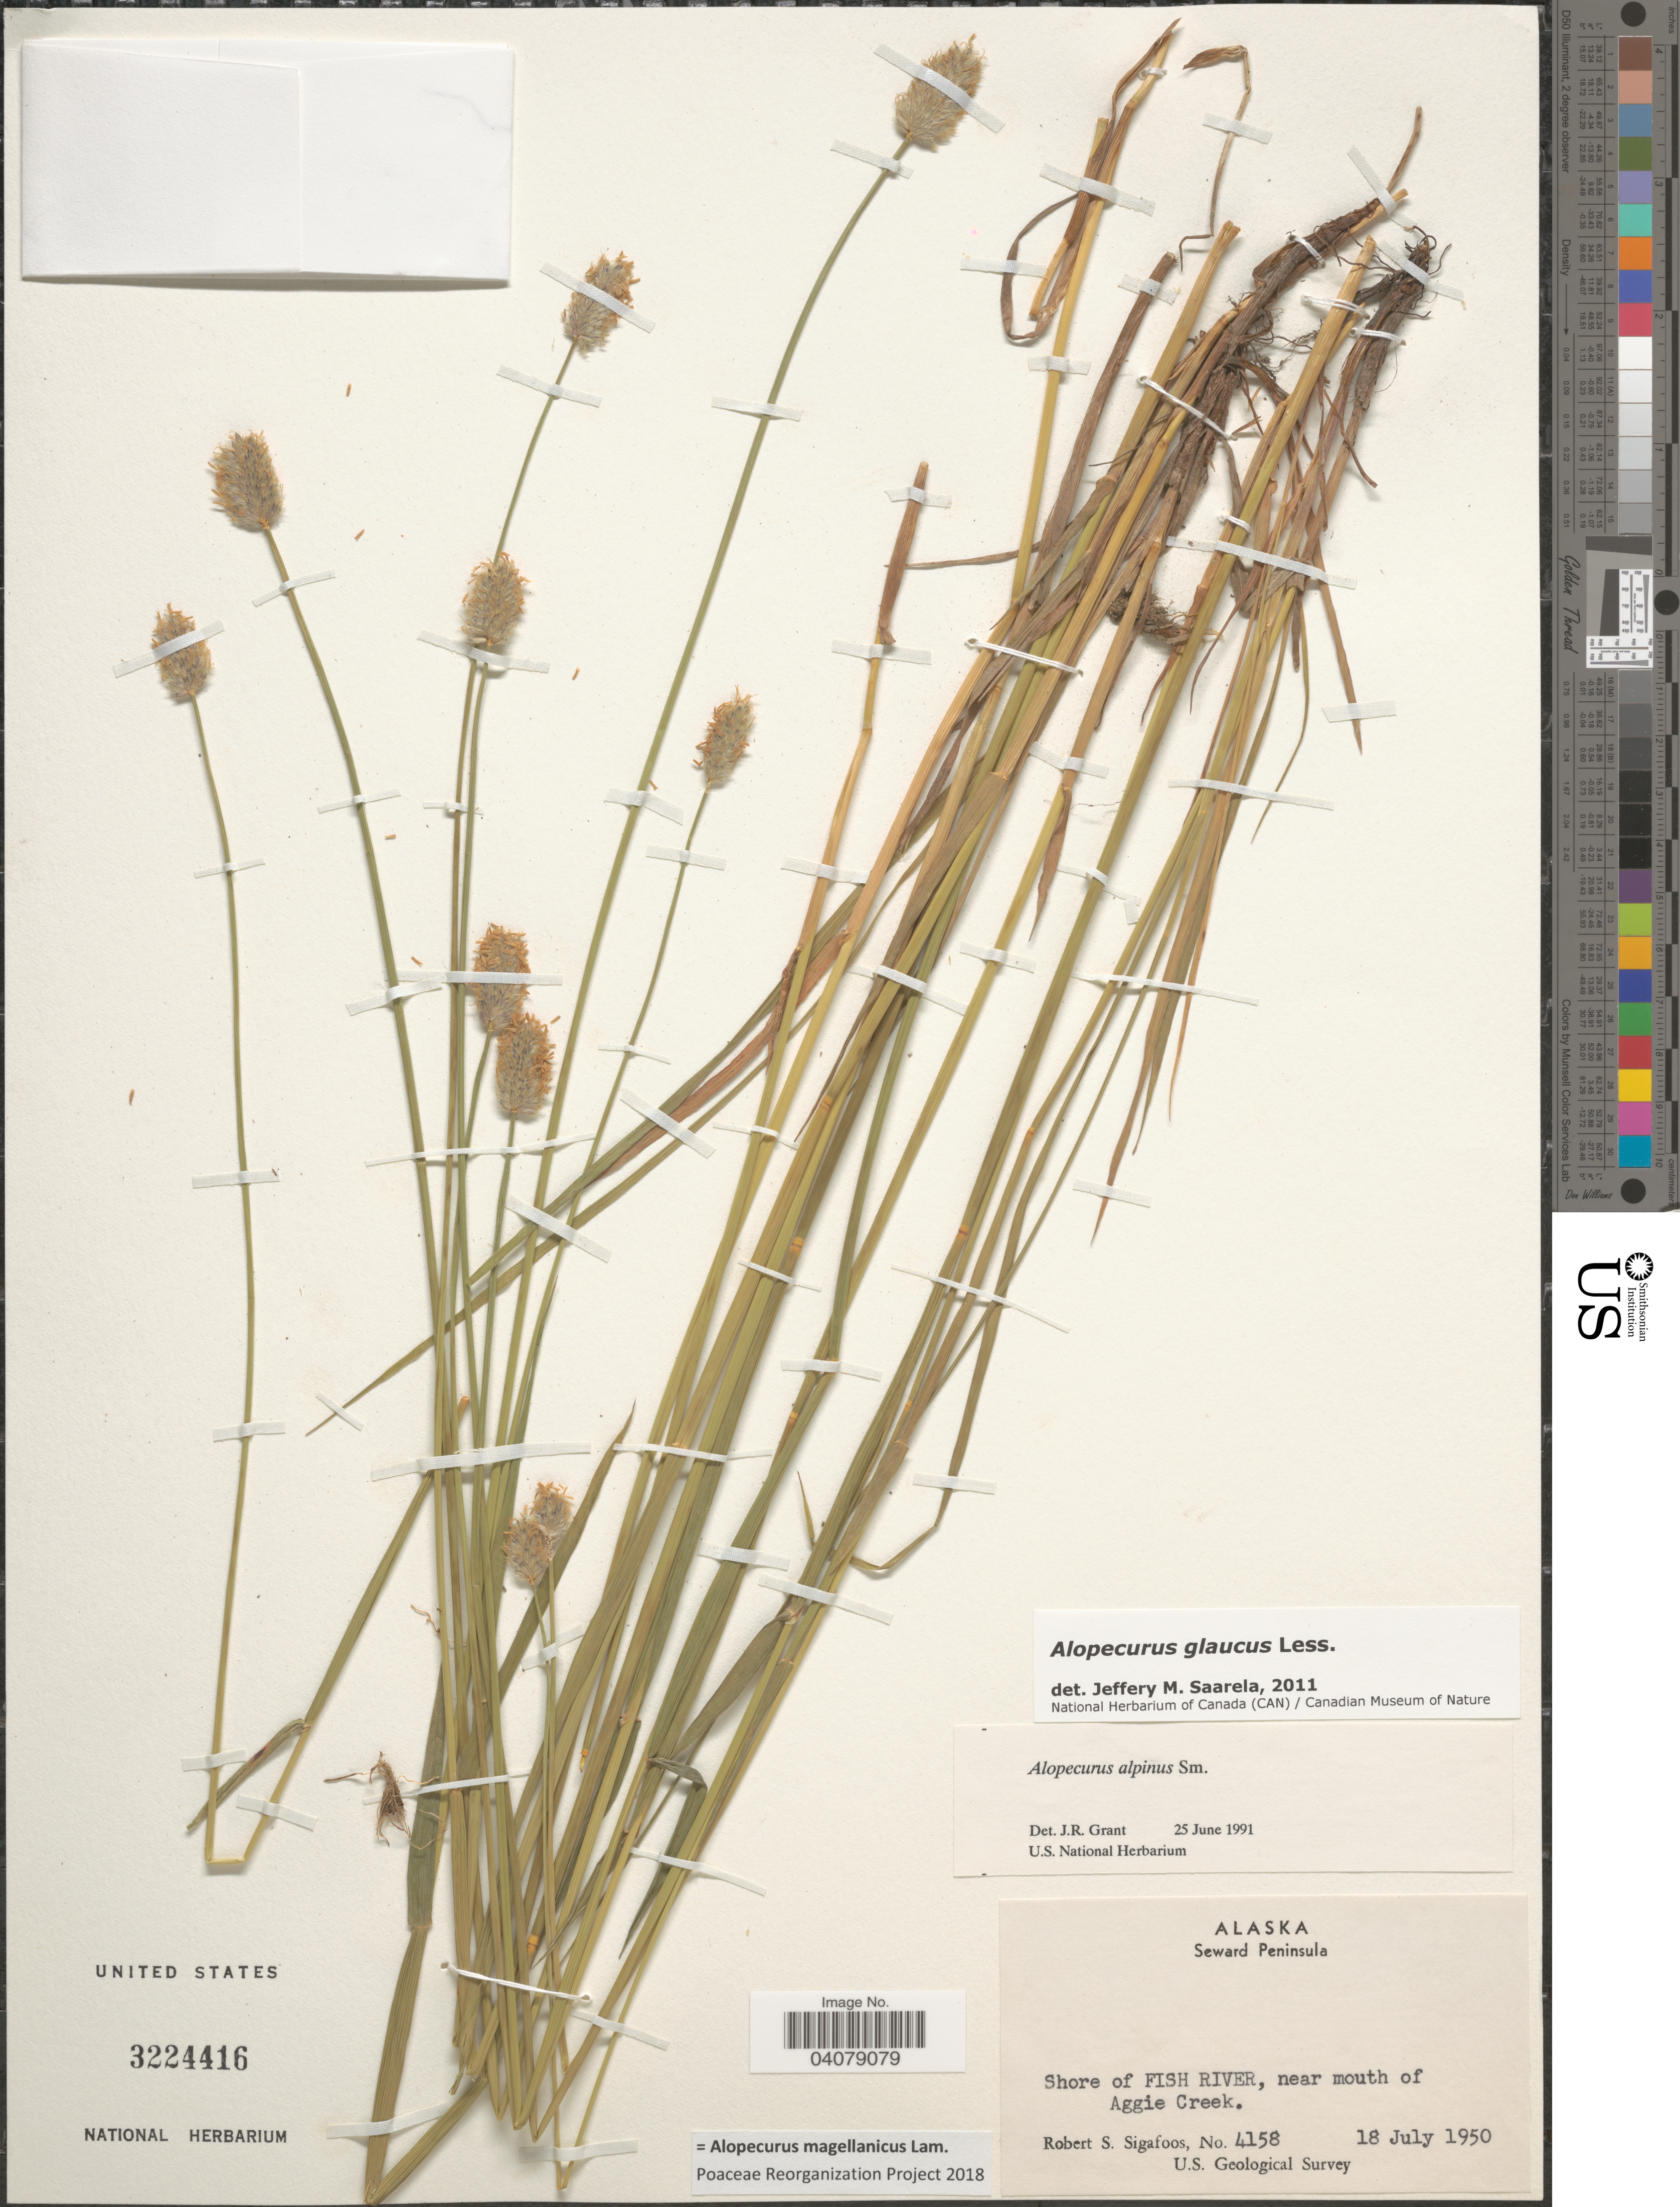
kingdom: Plantae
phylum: Tracheophyta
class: Liliopsida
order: Poales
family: Poaceae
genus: Alopecurus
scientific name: Alopecurus magellanicus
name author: Lam.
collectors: R. Sigafoos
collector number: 4158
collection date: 1950-07-18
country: United States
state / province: Alaska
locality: Seward Peninsula. Shore of Fish River, near mouth of Aggie Creek. U.S. Geological Survey.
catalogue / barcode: US 3224416